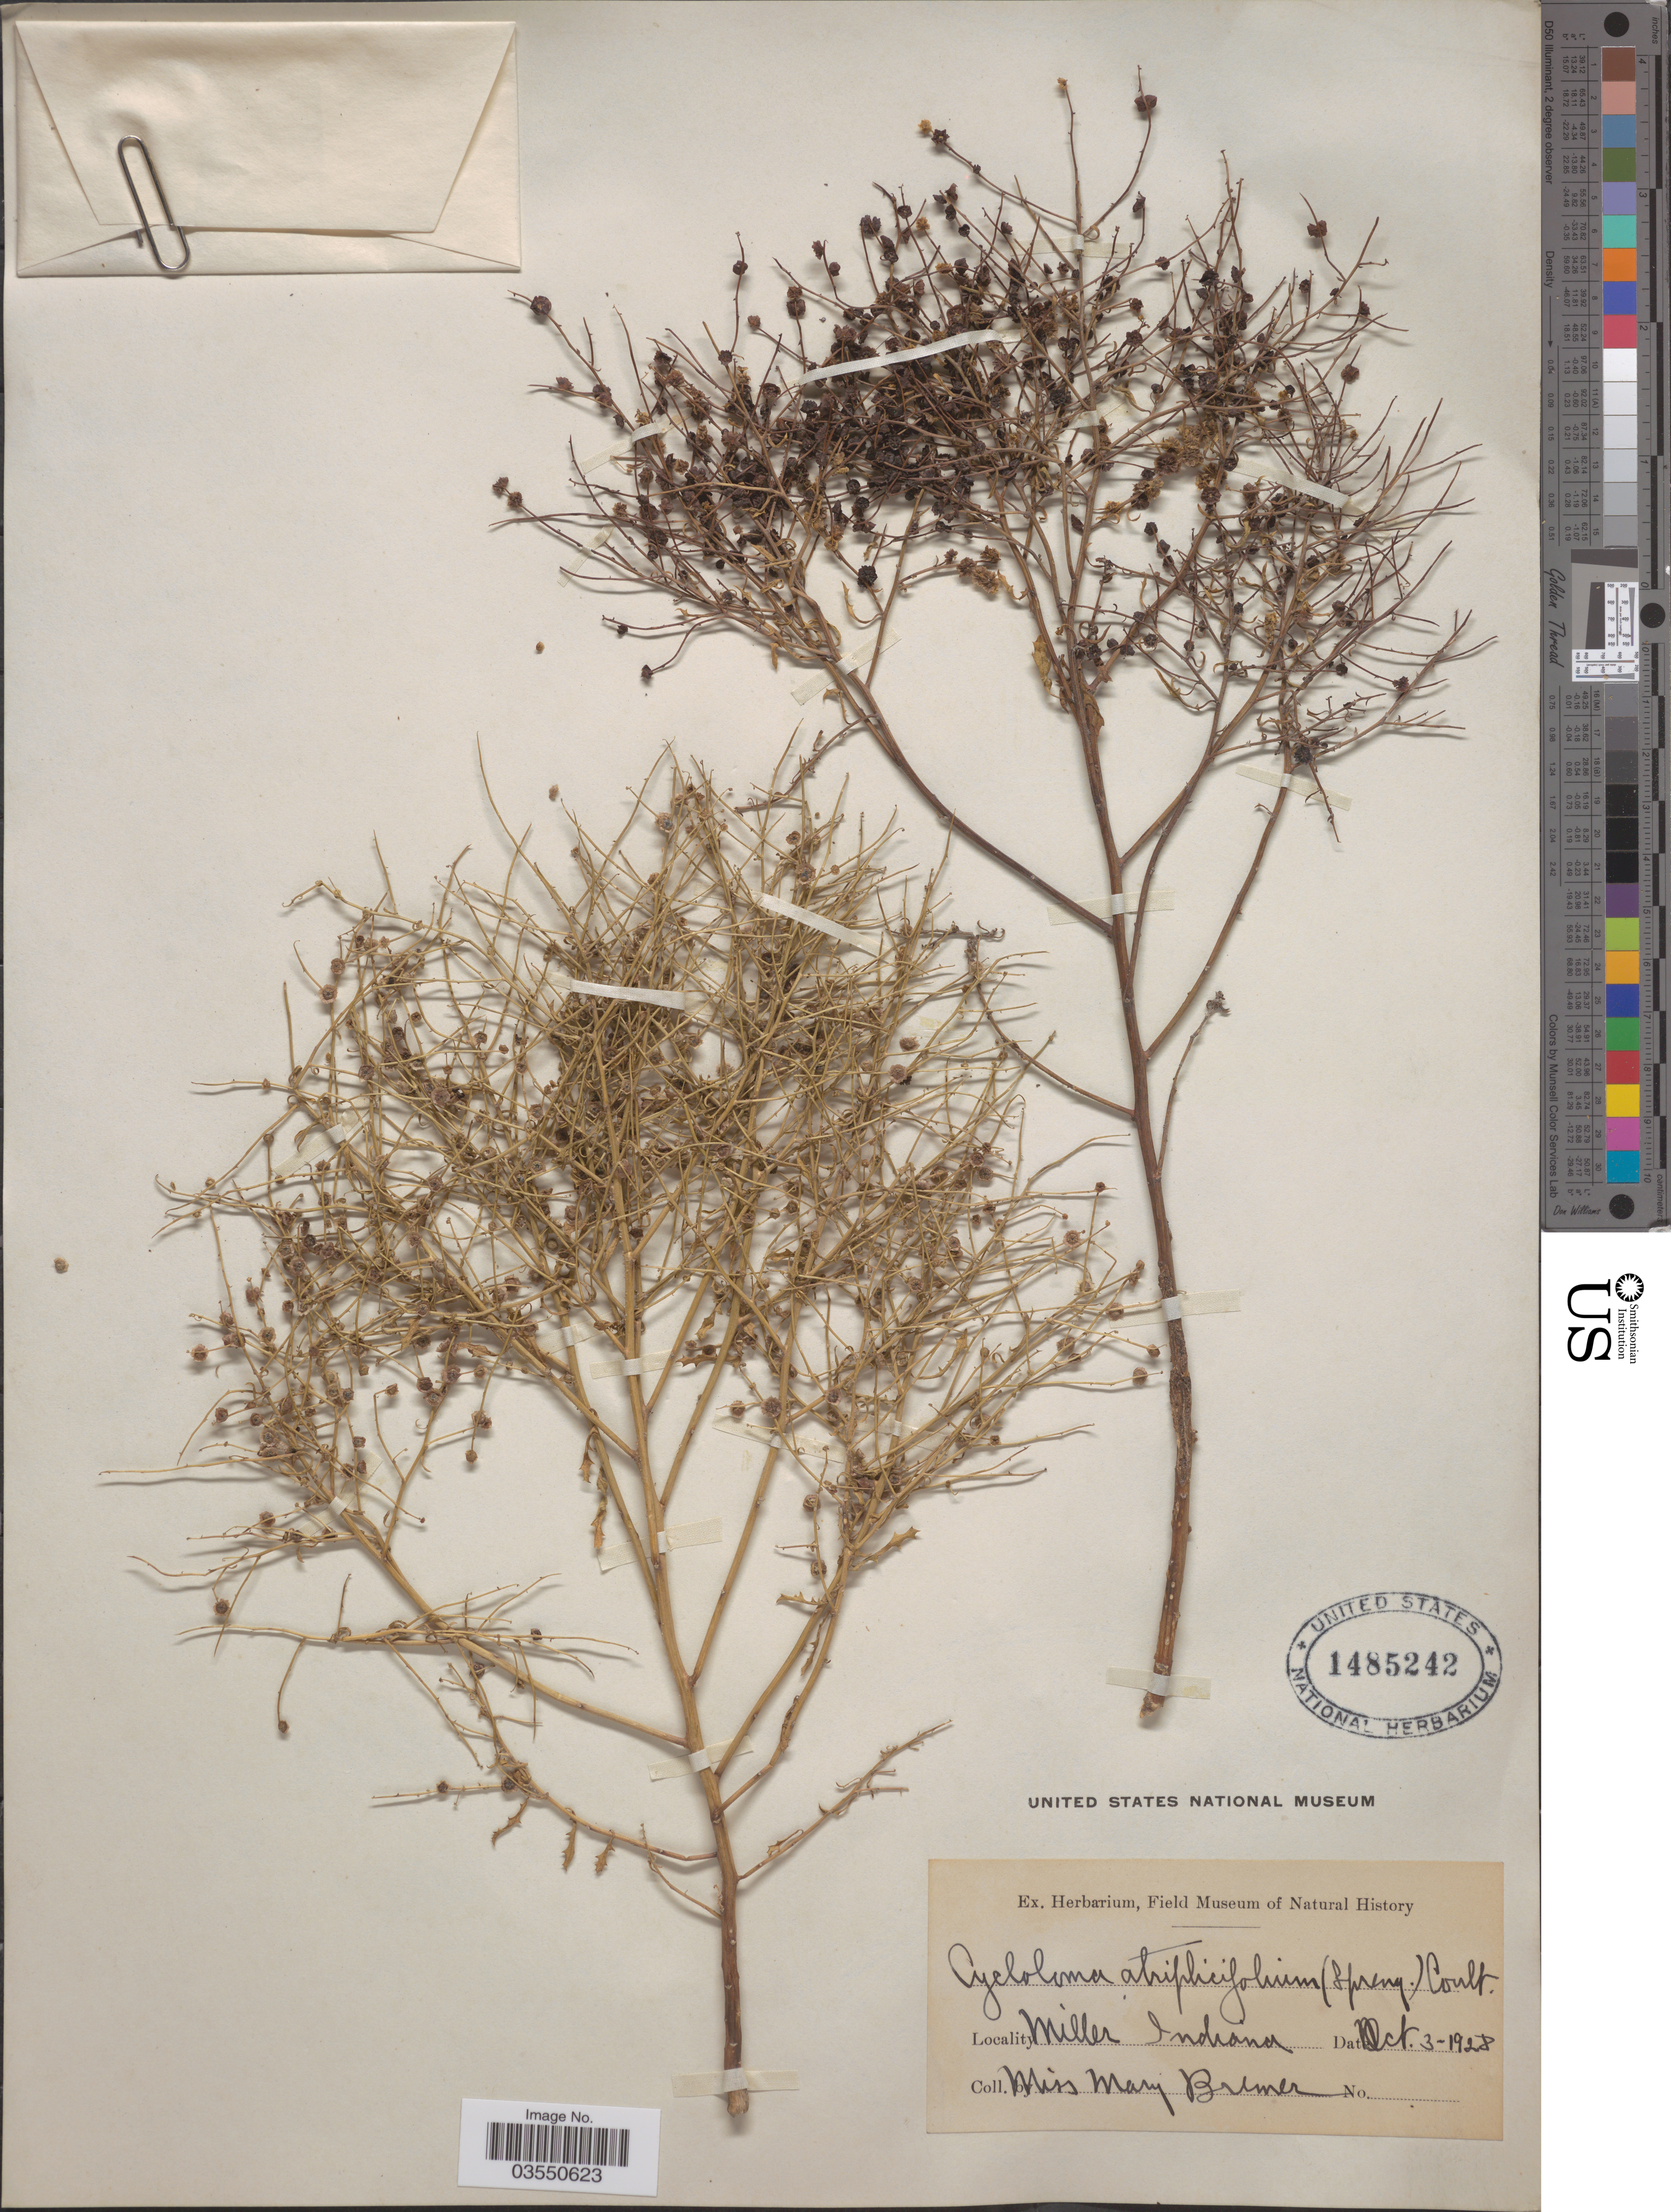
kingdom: Plantae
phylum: Tracheophyta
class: Magnoliopsida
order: Caryophyllales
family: Amaranthaceae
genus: Dysphania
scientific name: Dysphania atriplicifolia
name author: (Spreng.) G. Kadereit et al.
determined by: U.S. National Herbarium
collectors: M. Bremer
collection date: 1928-10-03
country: United States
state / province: Indiana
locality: Miller.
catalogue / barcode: US 1485242